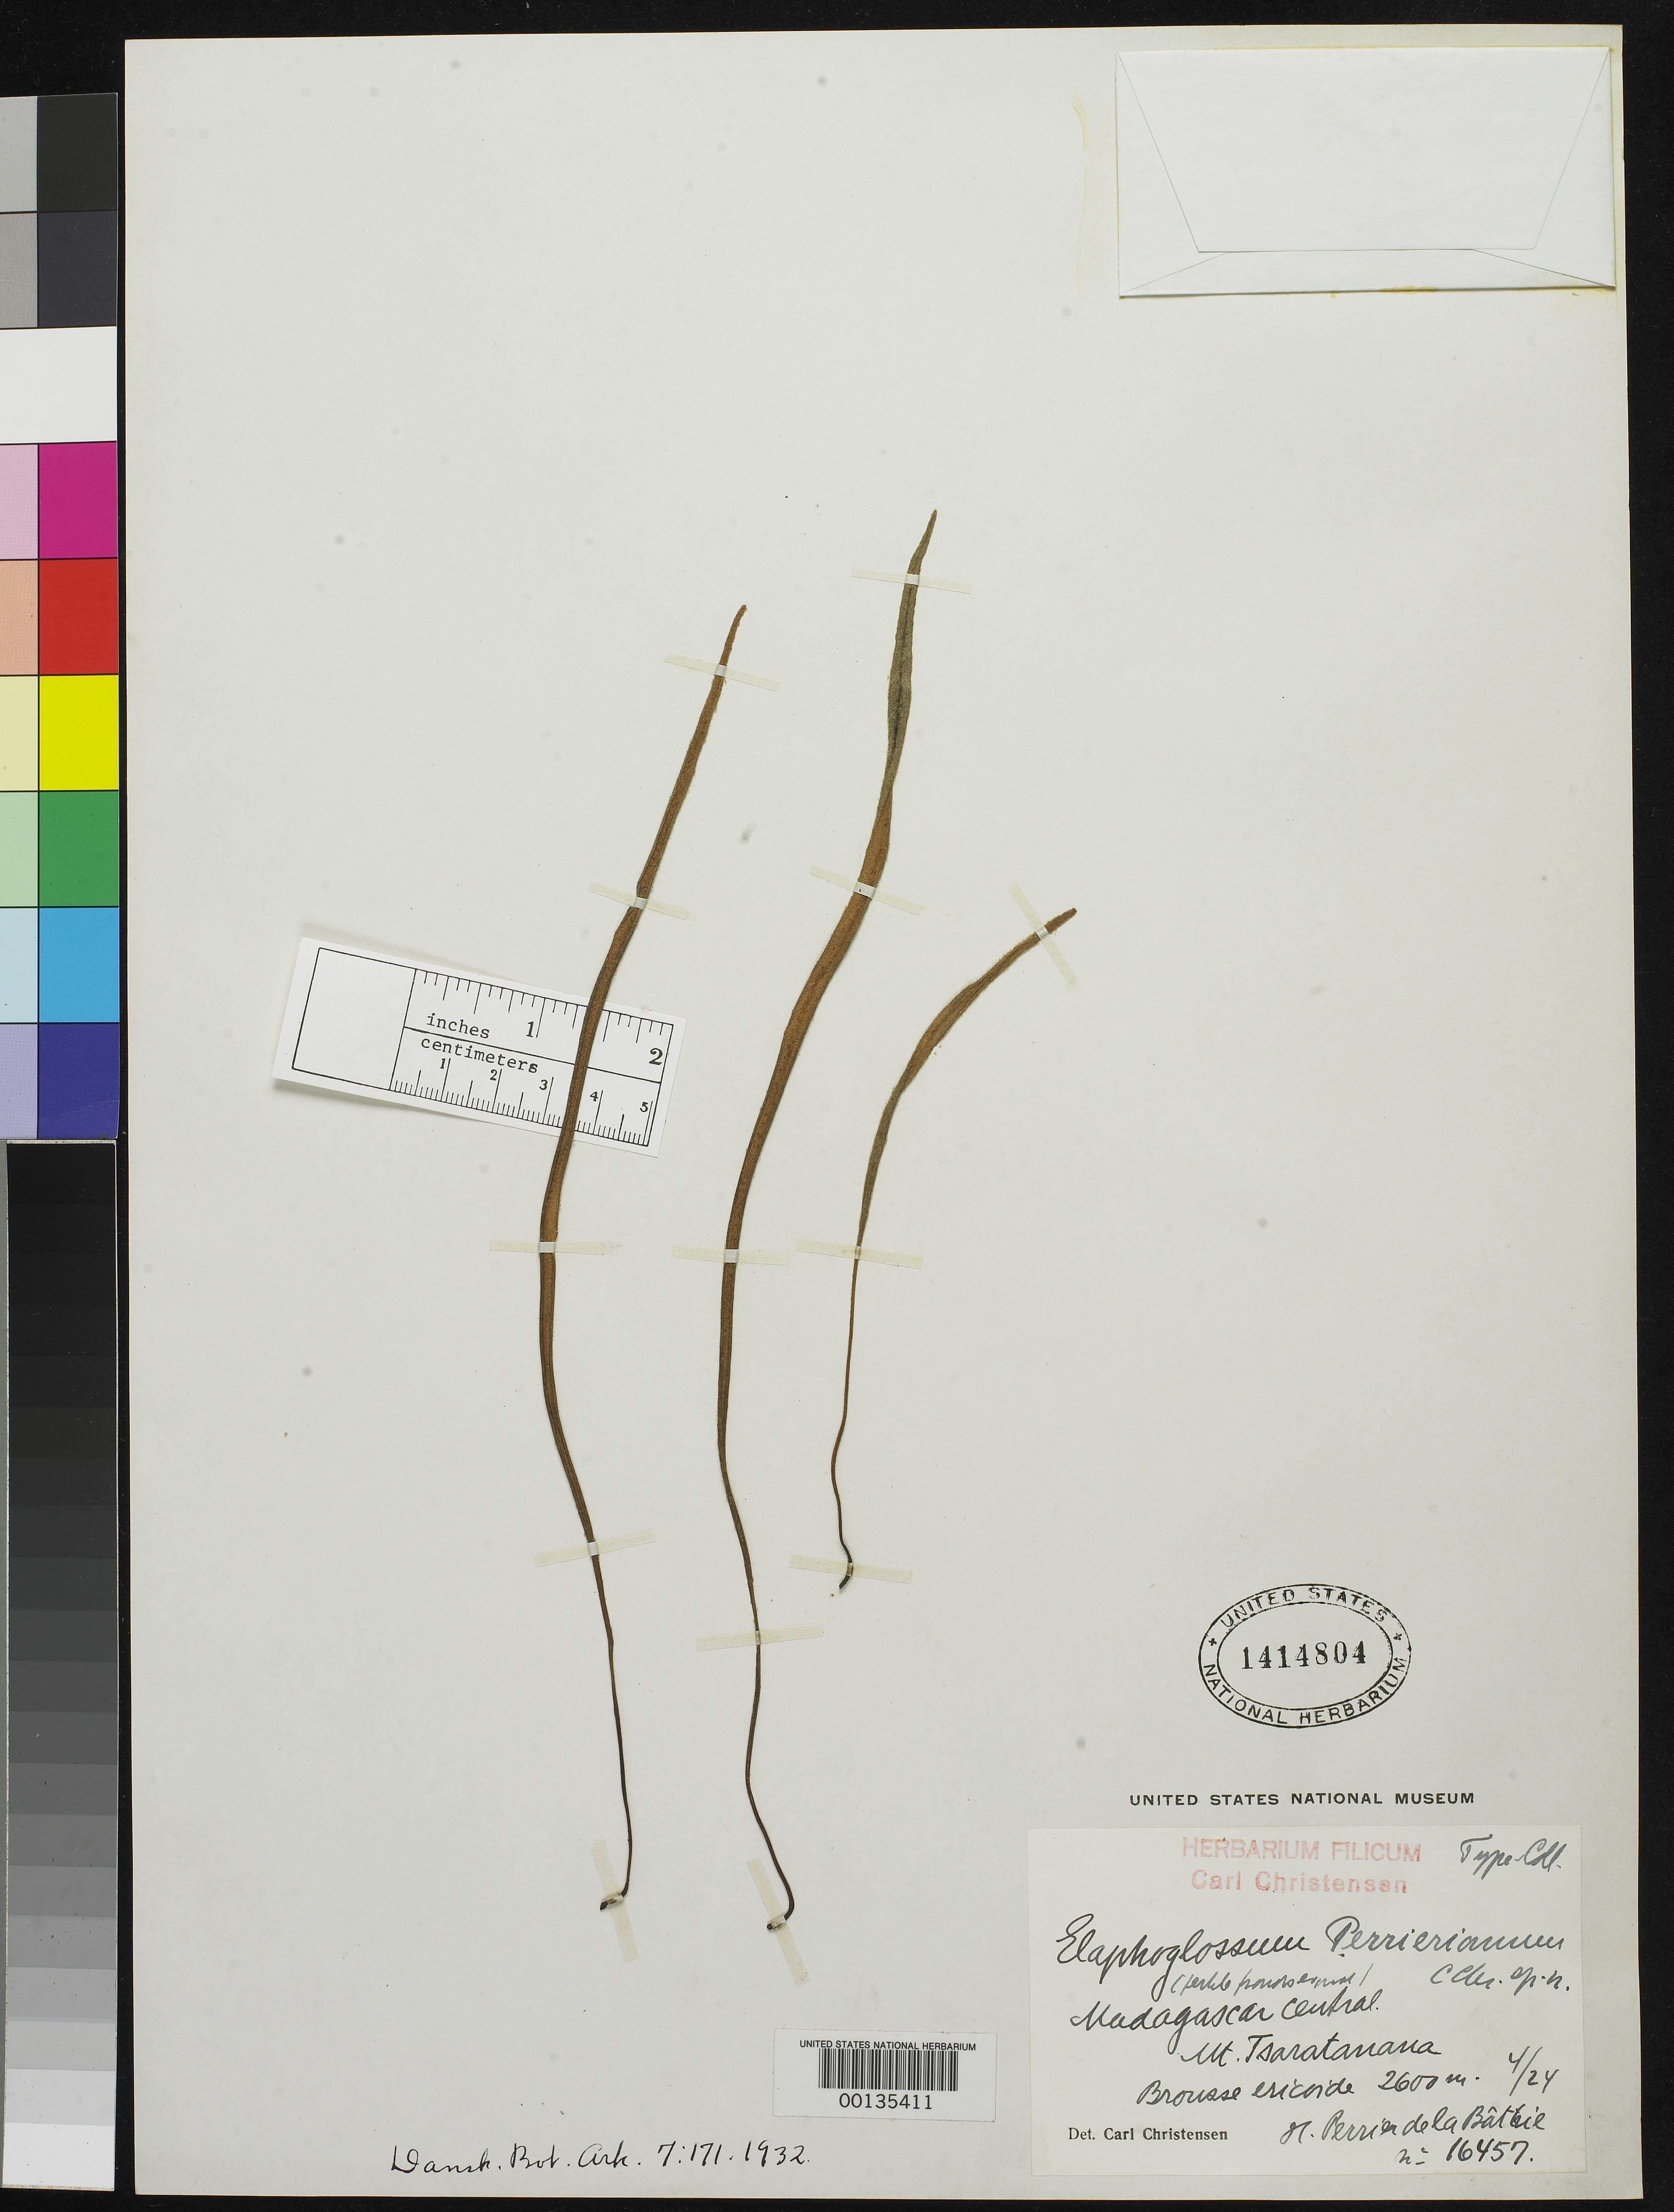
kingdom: Plantae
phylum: Tracheophyta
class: Polypodiopsida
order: Polypodiales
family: Dryopteridaceae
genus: Elaphoglossum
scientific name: Elaphoglossum perrierianum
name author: C. Chr.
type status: Type Collection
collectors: H. Perrier de la Bâthie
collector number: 16457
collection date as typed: Apr 1924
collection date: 1924-04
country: Madagascar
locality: Mt. Tsaratanana.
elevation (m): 2600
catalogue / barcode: US 1414804